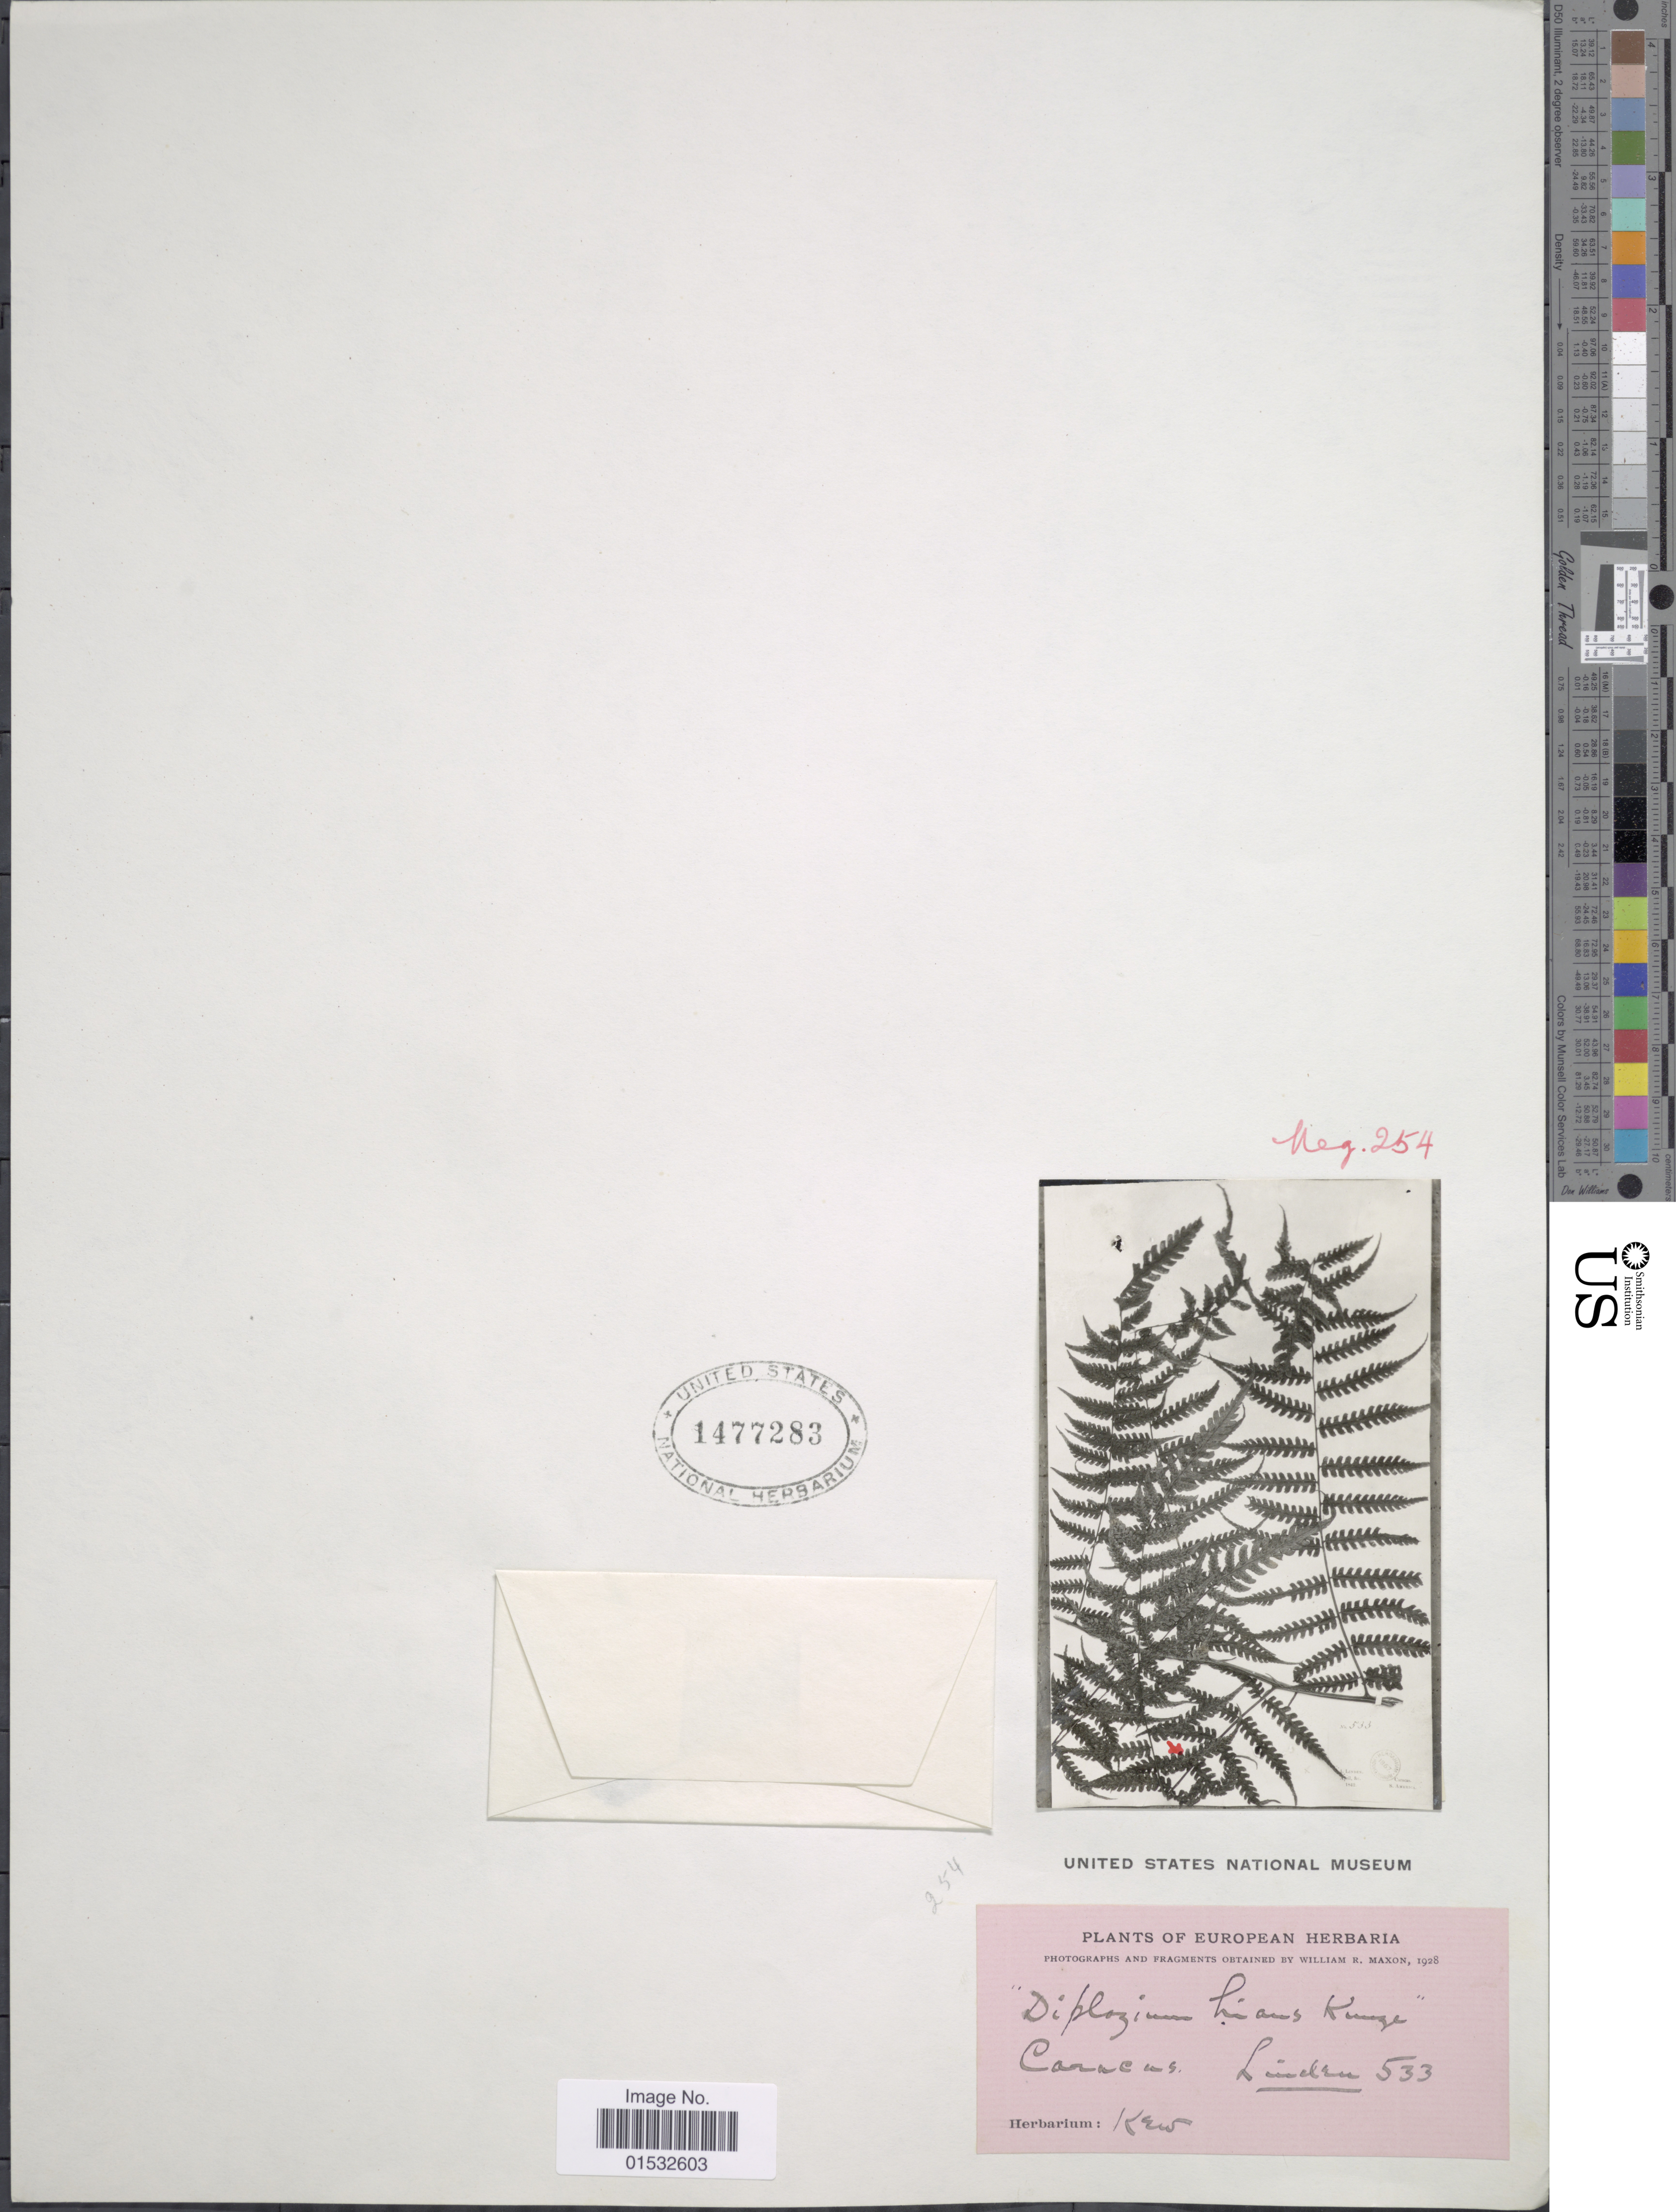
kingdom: Plantae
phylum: Tracheophyta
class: Polypodiopsida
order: Polypodiales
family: Athyriaceae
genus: Diplazium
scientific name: Diplazium hians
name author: Kunze ex Klotzsch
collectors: -- Linden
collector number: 533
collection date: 1928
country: Venezuela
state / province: Distrito Federal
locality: Caracas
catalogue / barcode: US 1477283